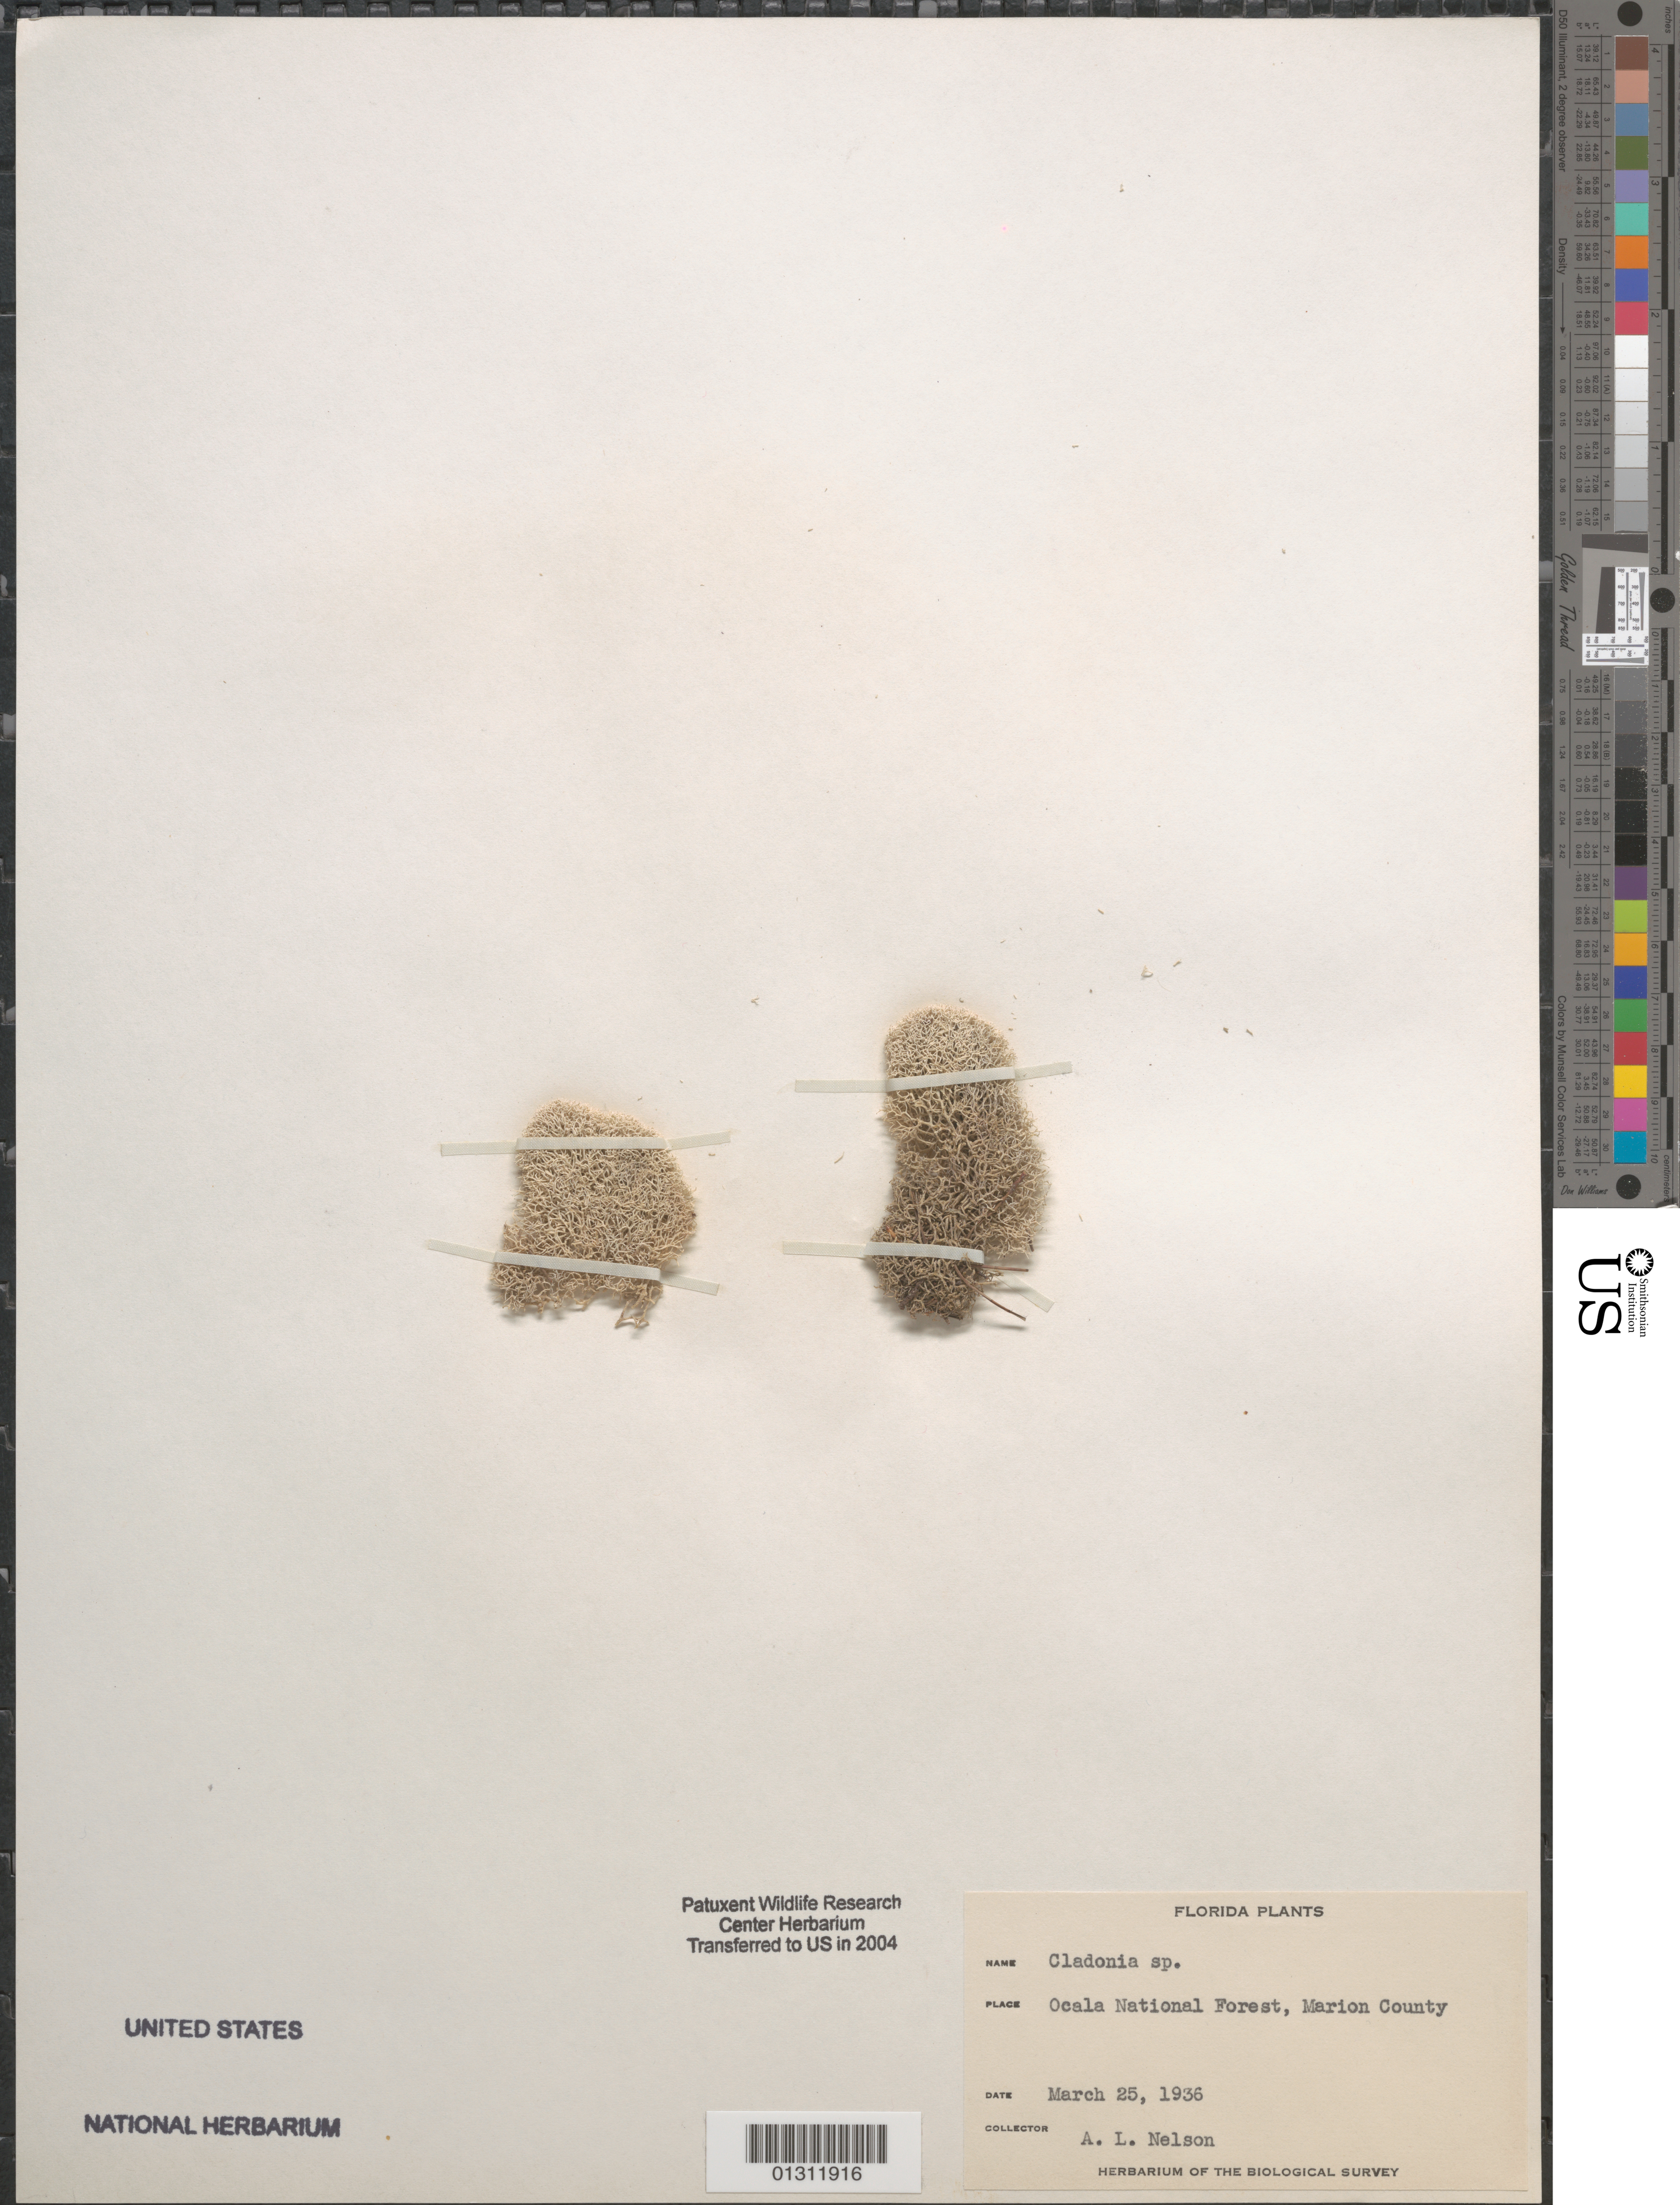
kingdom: Fungi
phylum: Ascomycota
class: Lecanoromycetes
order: Lecanorales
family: Cladoniaceae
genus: Cladonia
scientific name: Cladonia sp.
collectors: A. L. Nelson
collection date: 1936-03-25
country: United States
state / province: Florida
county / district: Marion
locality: Ocala National Forest